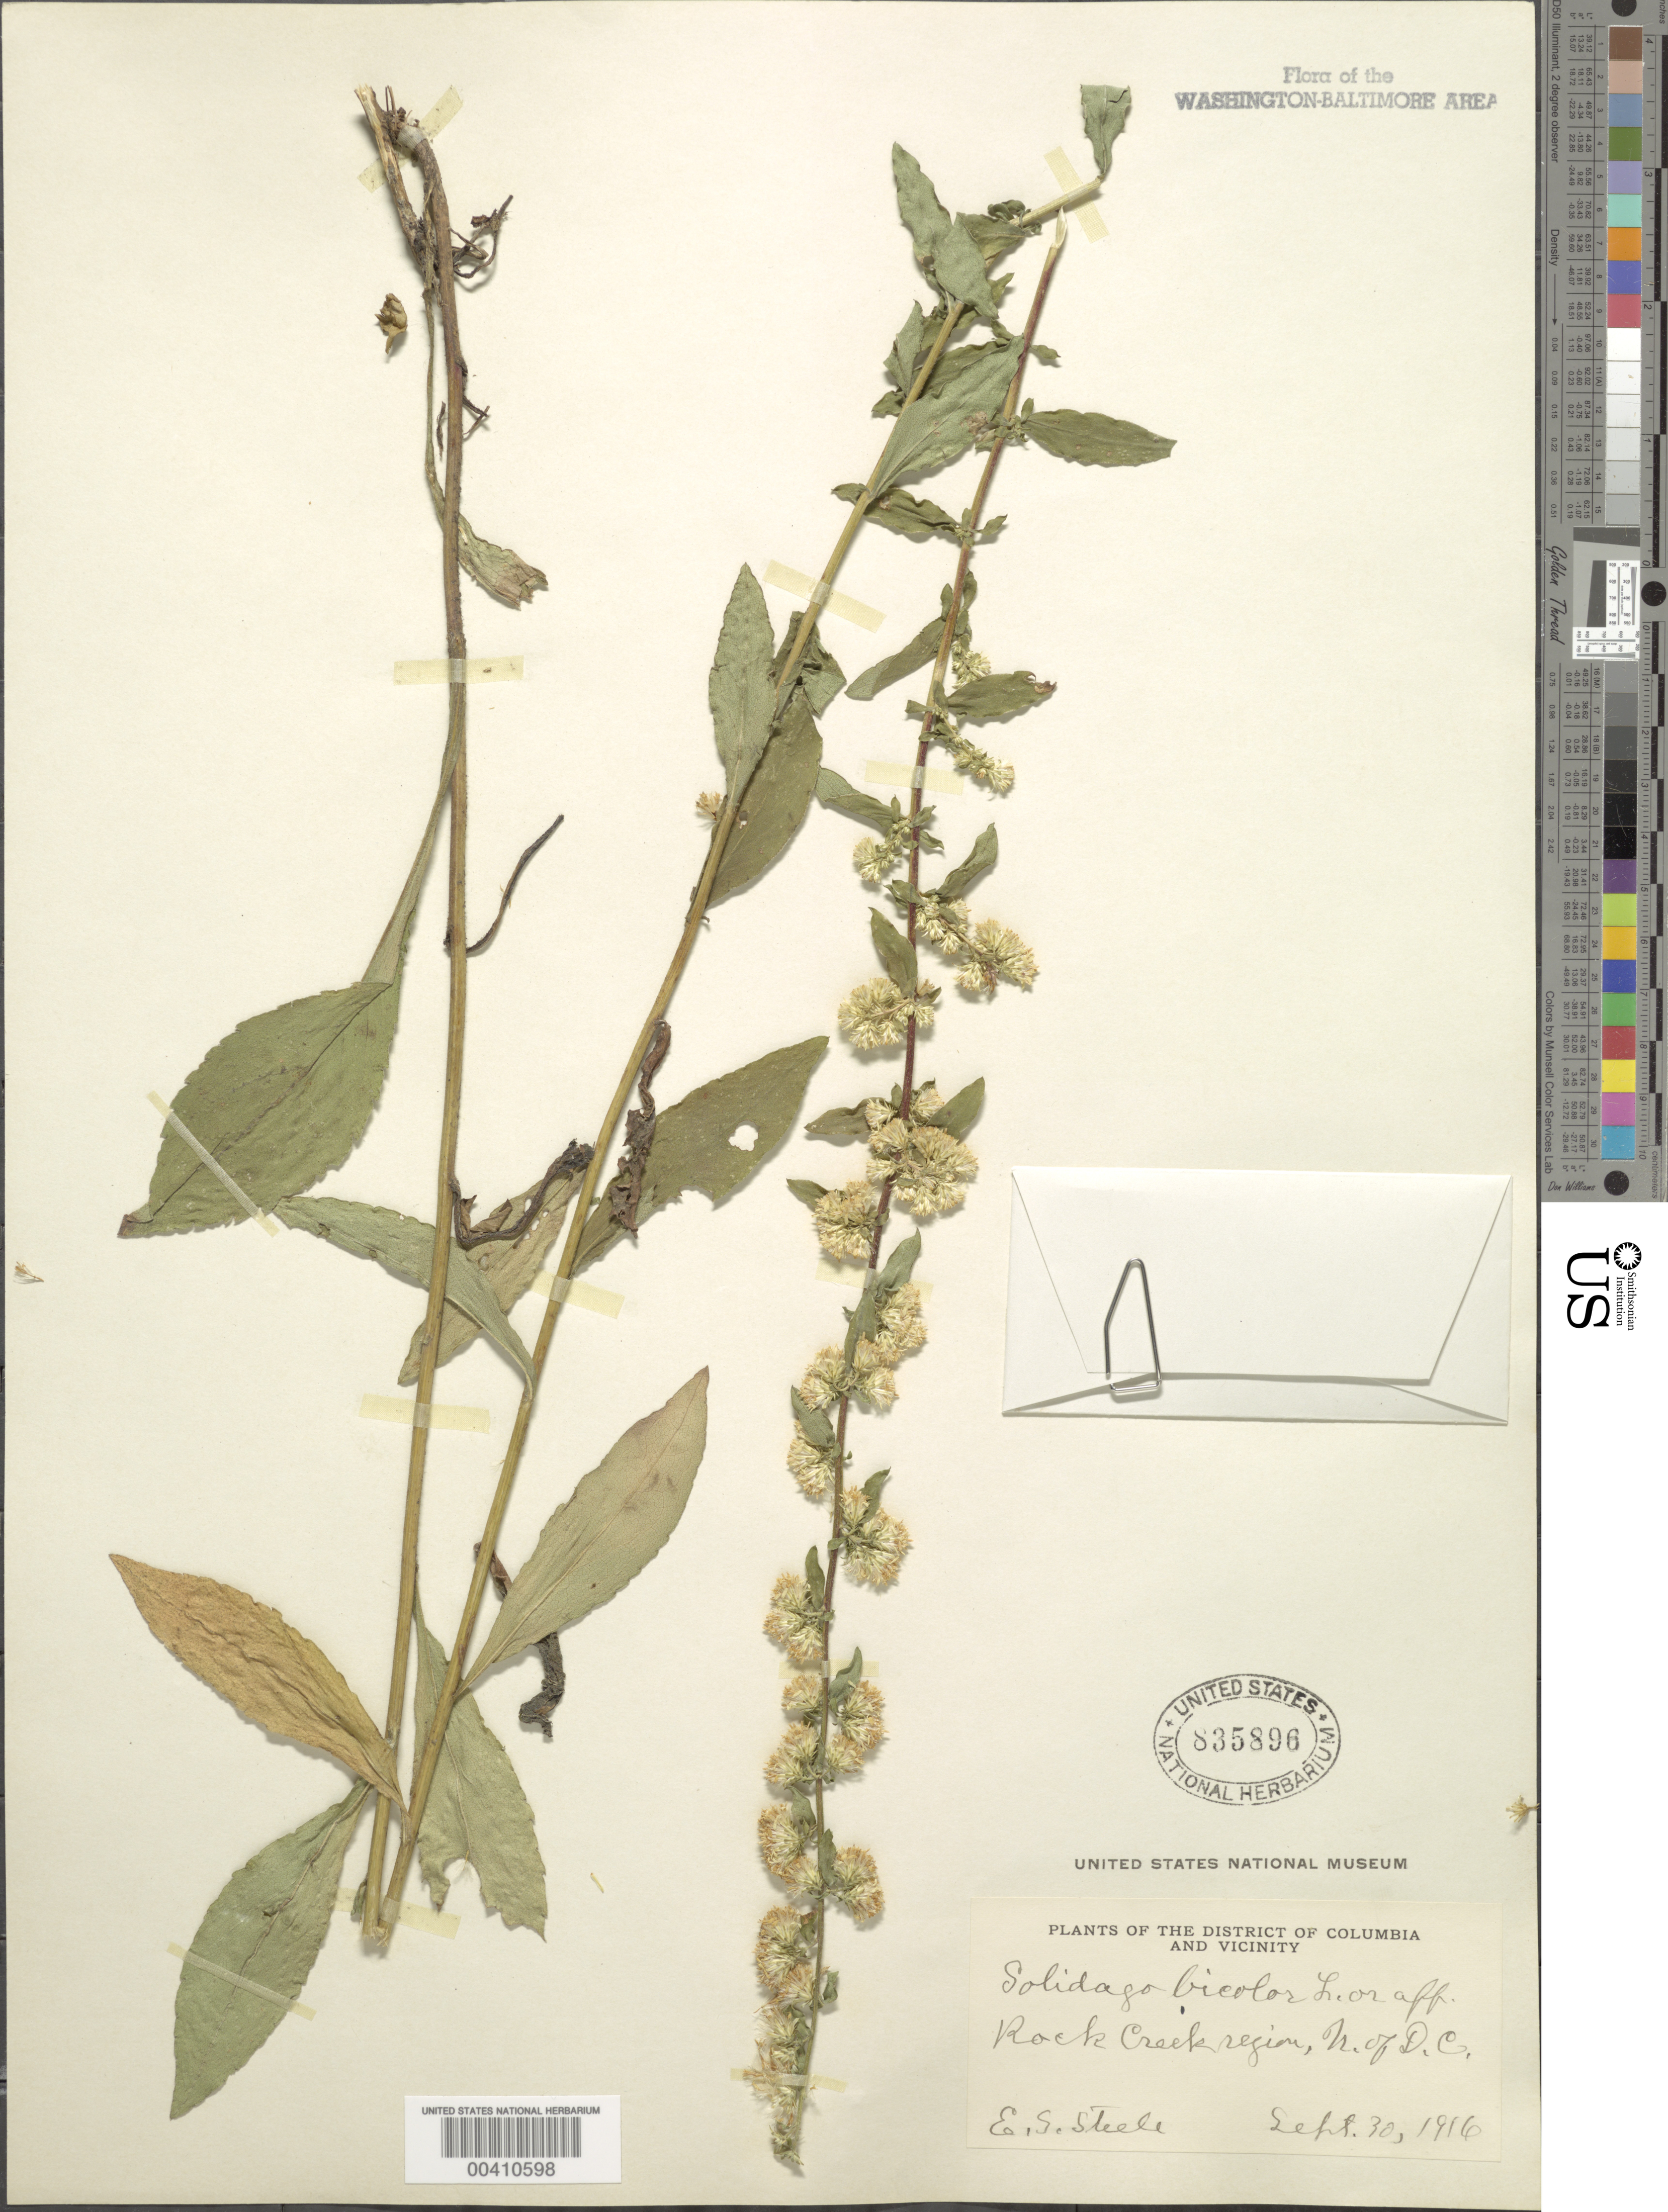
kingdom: Plantae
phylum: Tracheophyta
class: Magnoliopsida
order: Asterales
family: Asteraceae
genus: Solidago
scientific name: Solidago bicolor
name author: L.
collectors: E. Steele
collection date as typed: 30 Sep 1916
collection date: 1916-09-30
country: United States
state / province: Maryland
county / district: Montgomery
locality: Rock Creek Region Rock Creek Park & vicinity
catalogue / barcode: US 835896